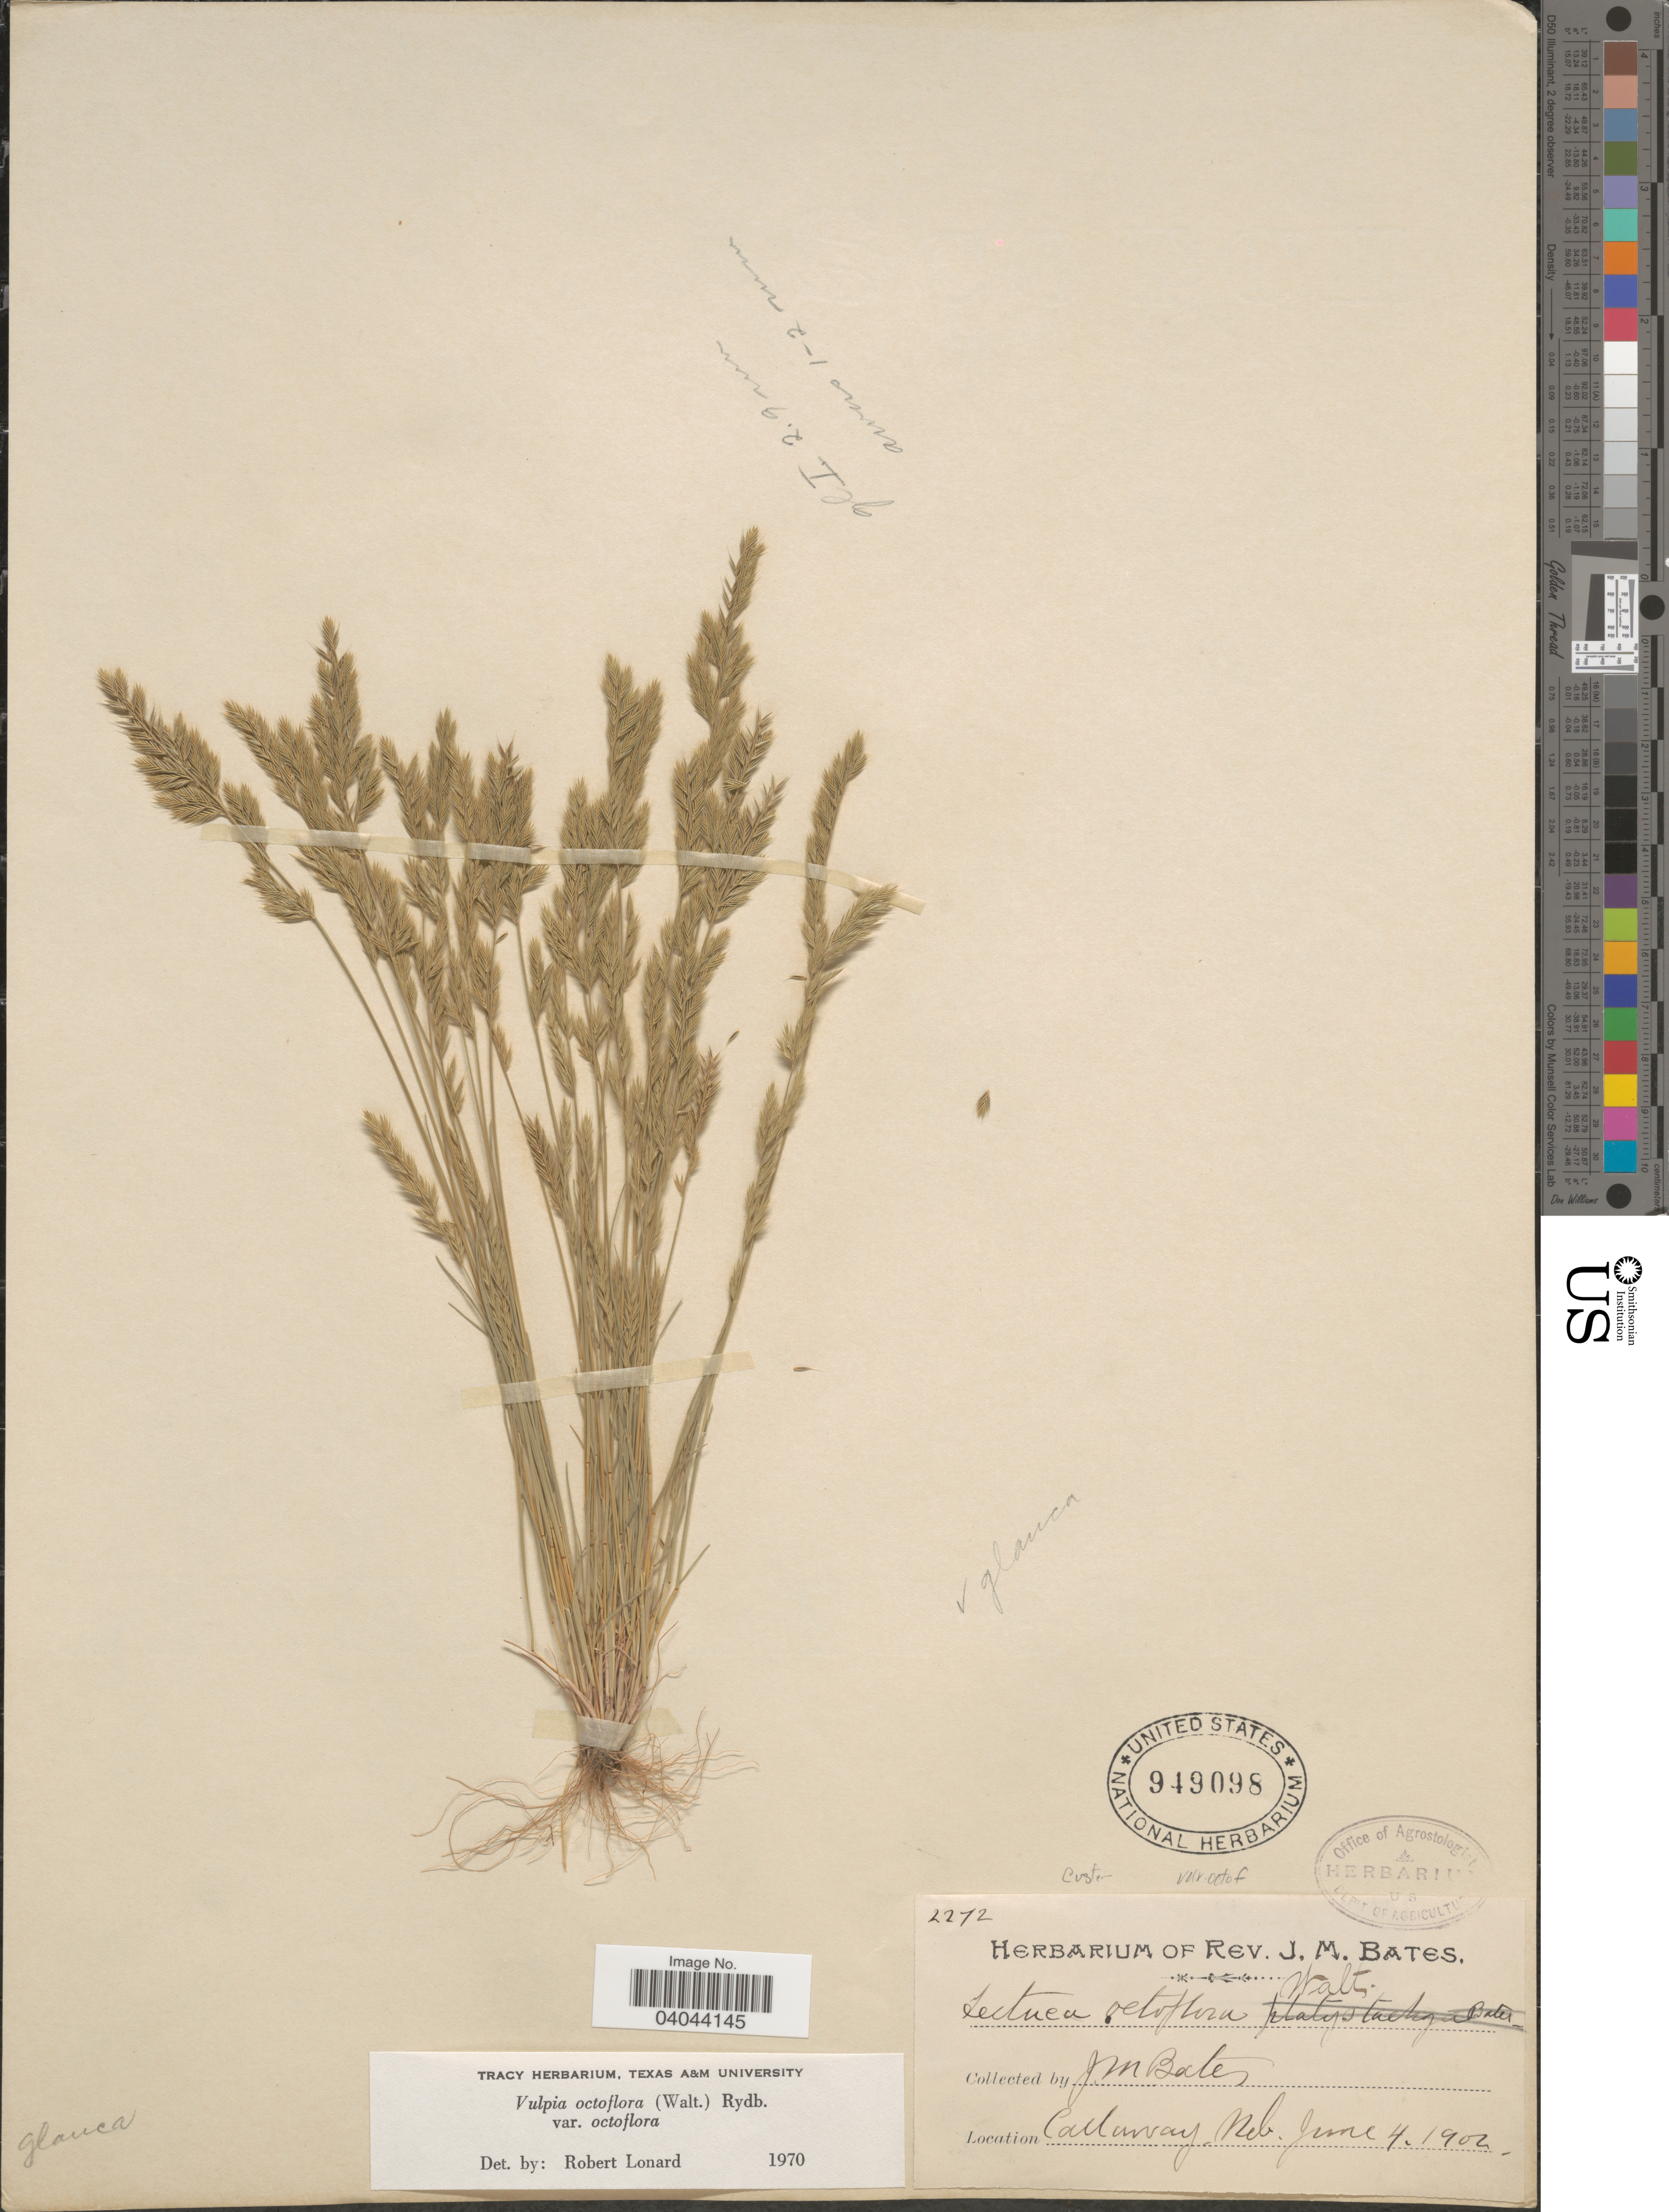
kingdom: Plantae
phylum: Tracheophyta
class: Liliopsida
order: Poales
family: Poaceae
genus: Festuca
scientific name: Festuca octoflora var. octoflora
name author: Walter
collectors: J. Bates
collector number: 2272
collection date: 1902-06-04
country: United States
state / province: Nebraska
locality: Custer. Callaway.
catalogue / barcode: US 949098